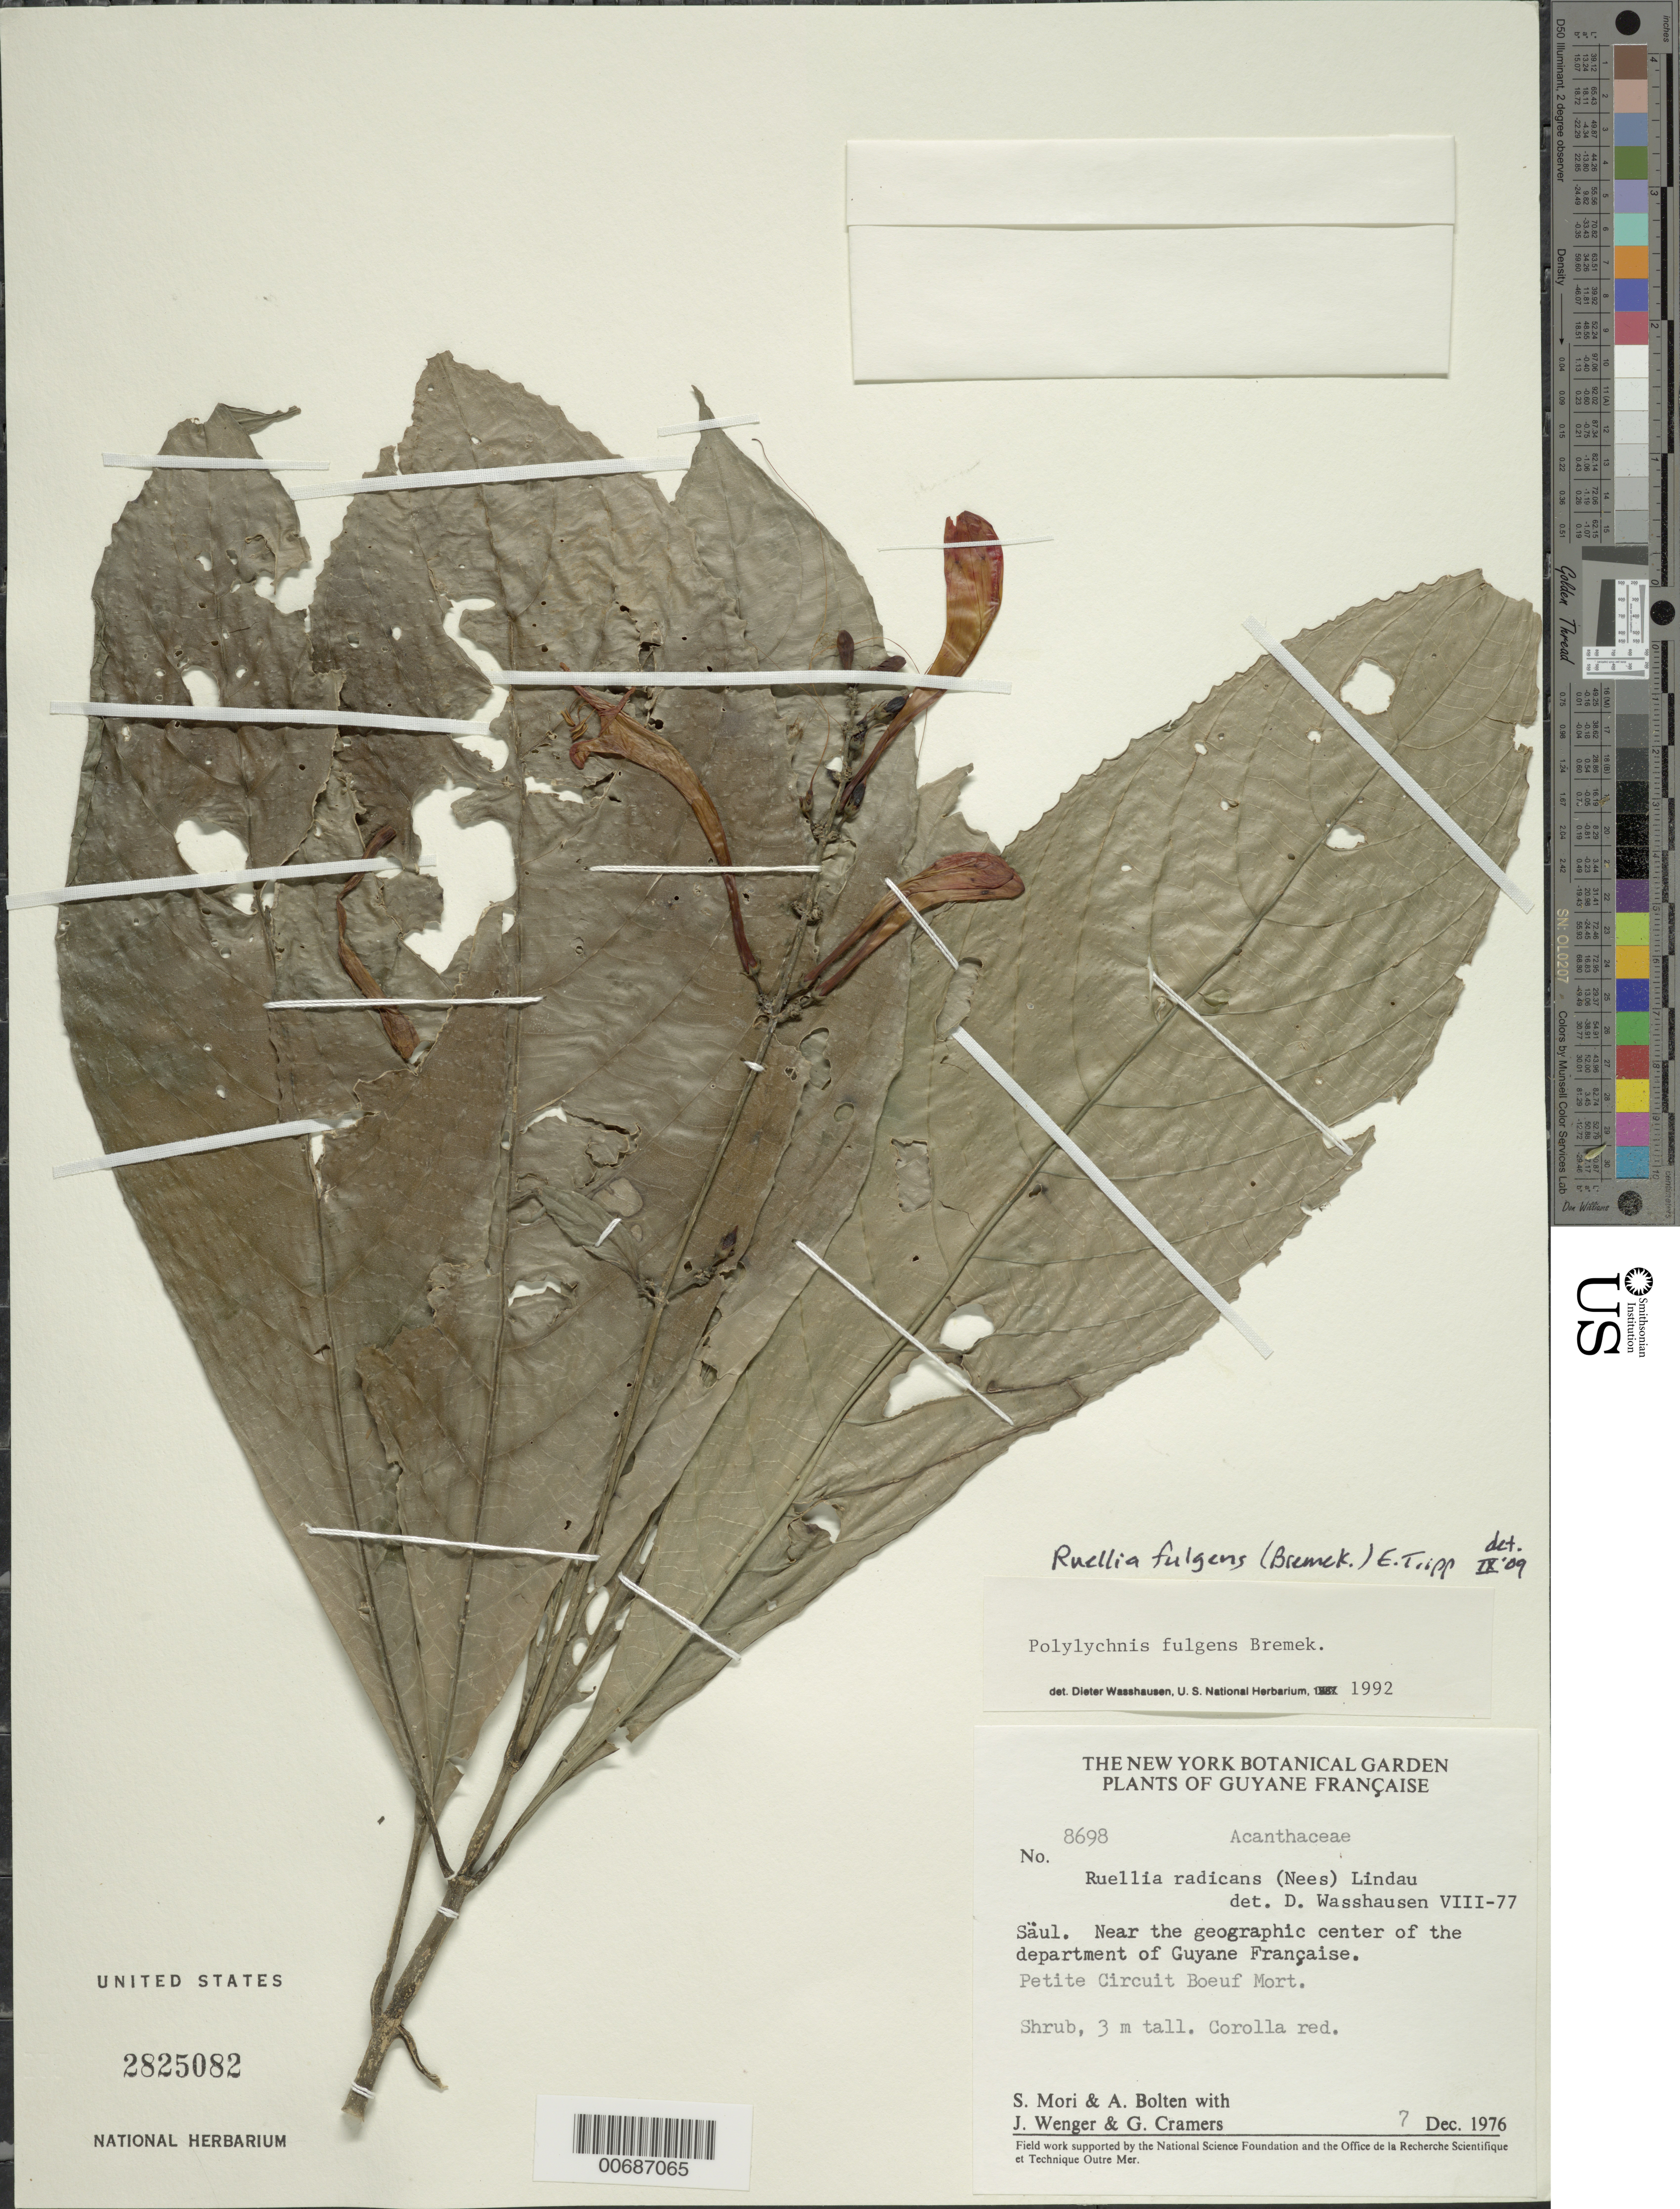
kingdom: Plantae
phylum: Tracheophyta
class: Magnoliopsida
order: Lamiales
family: Acanthaceae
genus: Ruellia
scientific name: Ruellia radicans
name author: (Nees) Lindau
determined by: Wasshausen, Dieter C., (BOT), Smithsonian Institution - National Museum of Natural History (UNITED STATES)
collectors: S. Mori, A. Bolten, J. Wenger & G. Cremers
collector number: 8698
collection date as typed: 7-Dec-76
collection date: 1976-12-07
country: French Guiana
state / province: Saint-Laurent-du-Maroni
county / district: Saül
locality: Saül, Petite Circuit Boeuf Mort, near the geographic center of the dept. of Guyane Francaise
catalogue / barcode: US 2825082